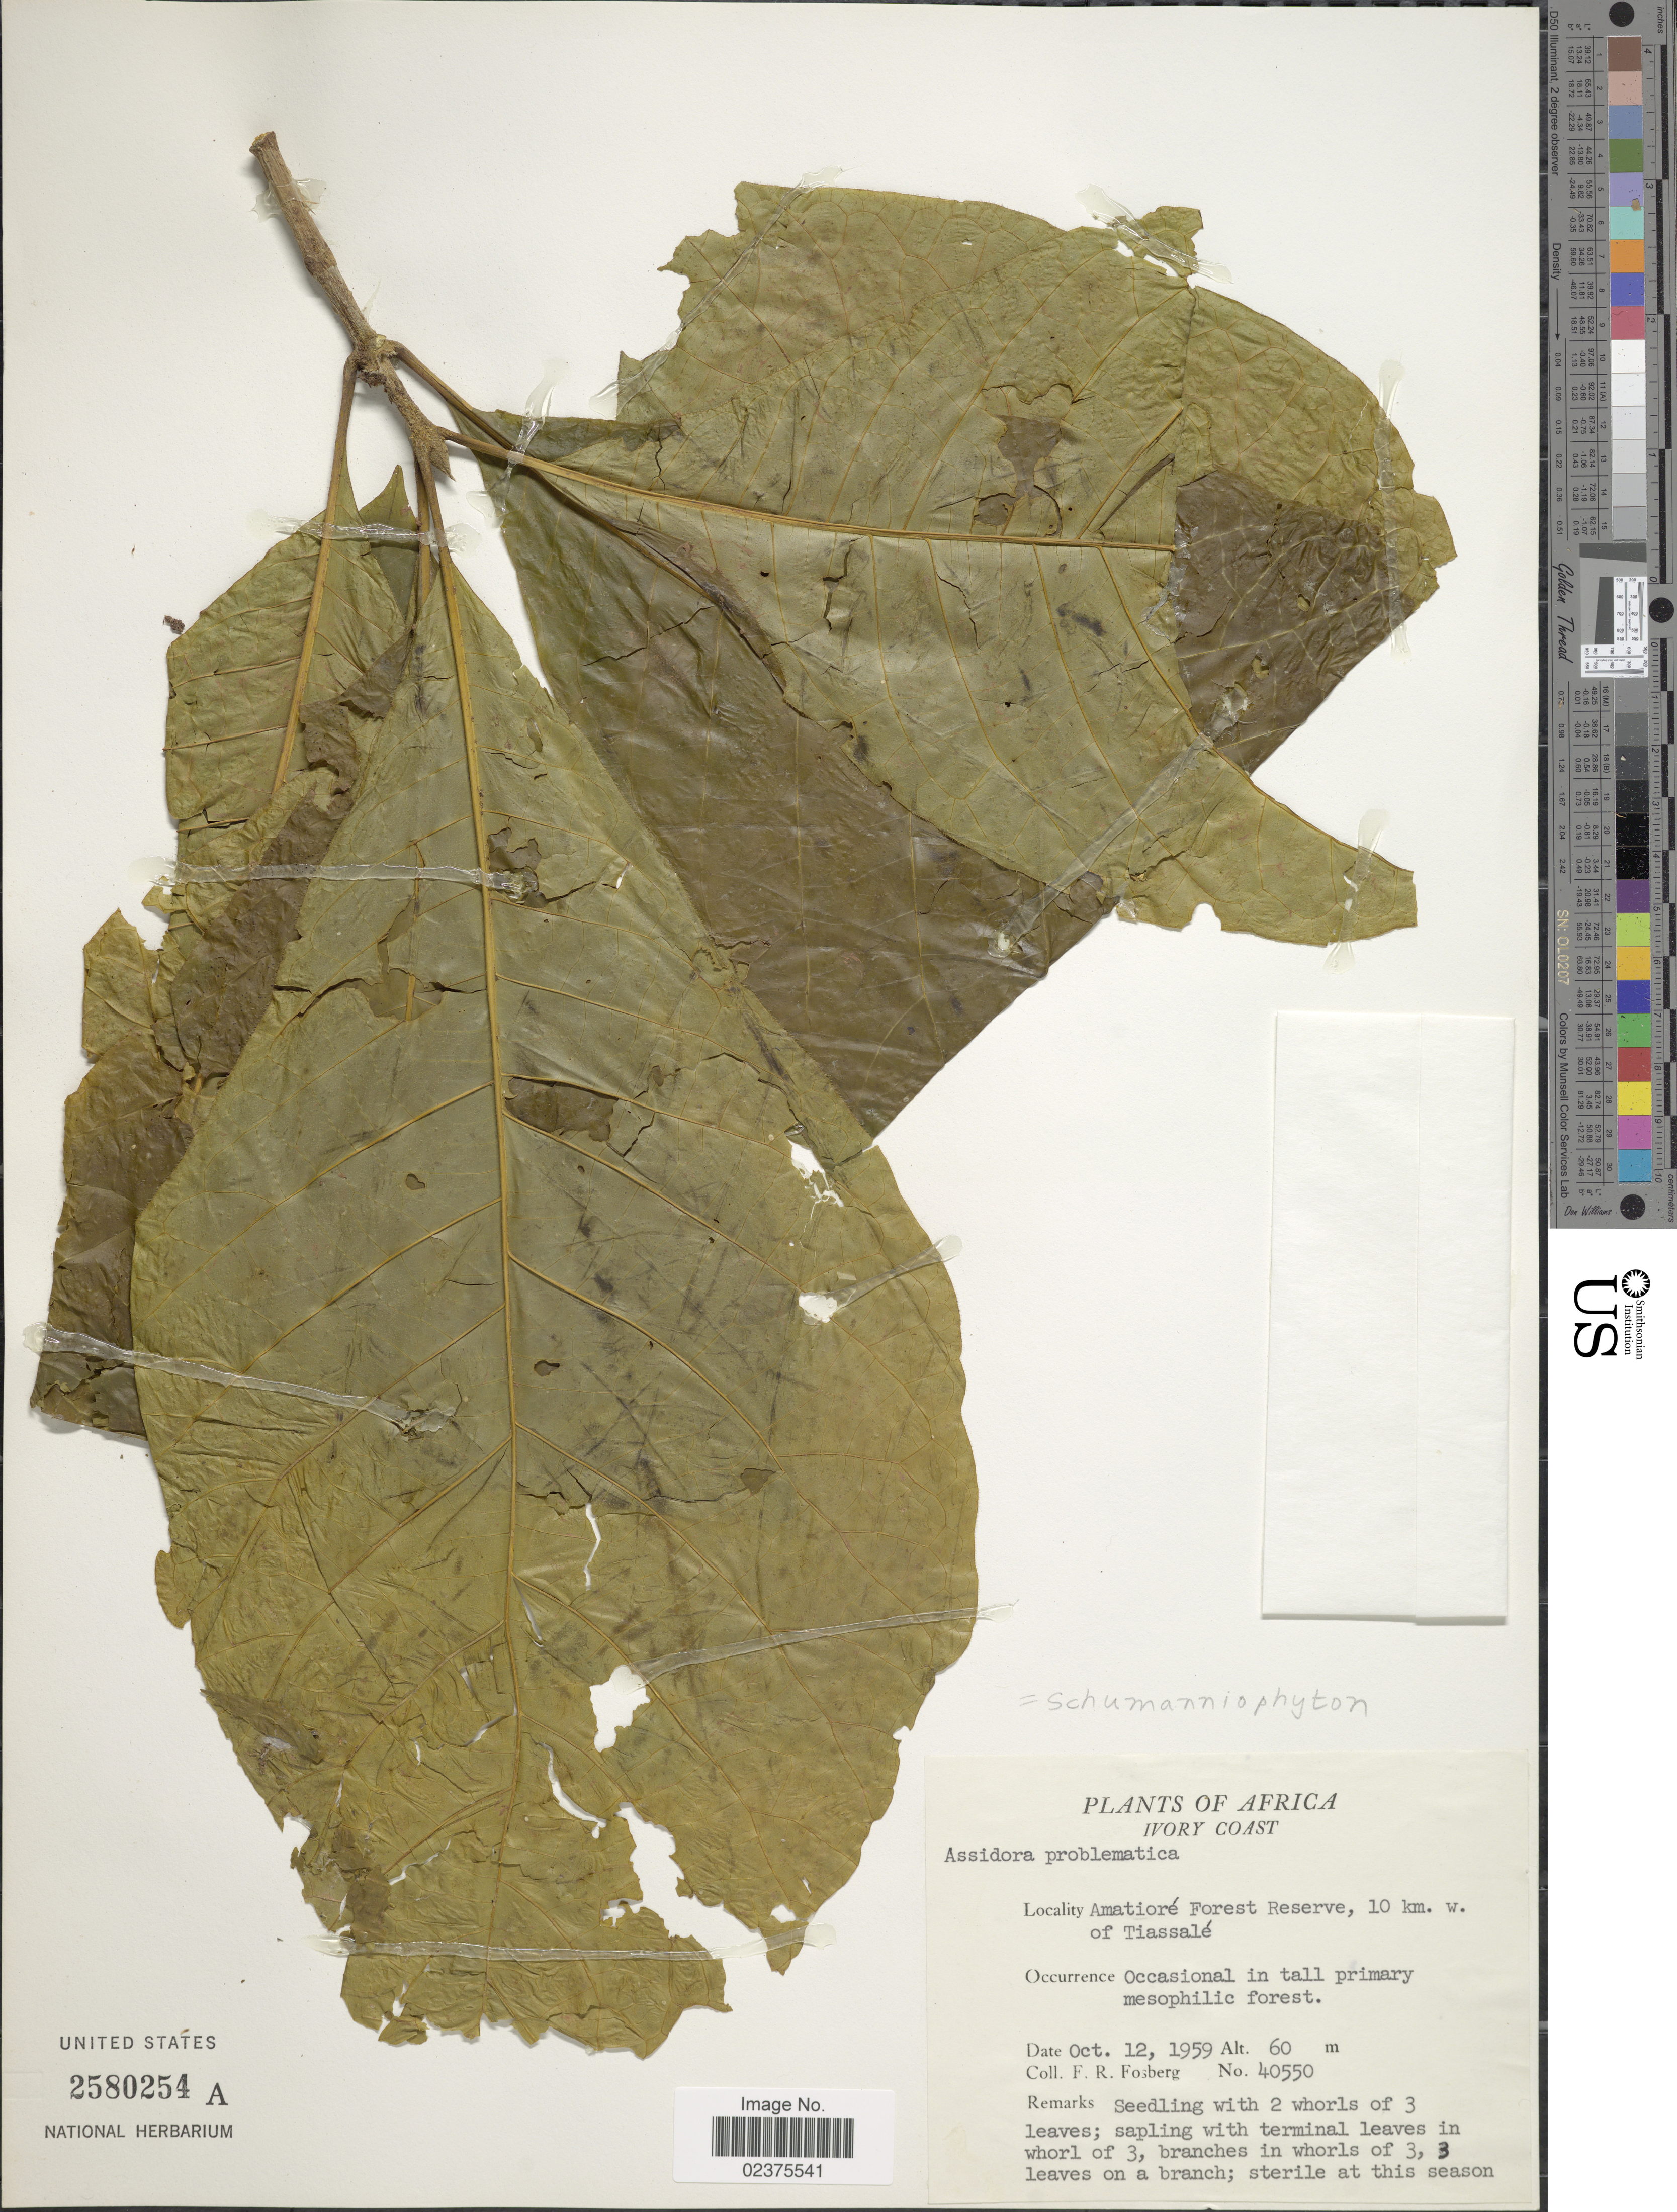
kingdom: Plantae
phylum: Tracheophyta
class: Magnoliopsida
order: Gentianales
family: Rubiaceae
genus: Schumanniophyton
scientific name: Schumanniophyton problematicum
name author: (A. Chev.) Aubrév.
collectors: F. R. Fosberg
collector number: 40550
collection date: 1959-10-12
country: Ivory Coast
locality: Ivory Coast, Amatiore Forest Reserve, 10 km. w. of Tiassale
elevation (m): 60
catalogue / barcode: US 2580254A